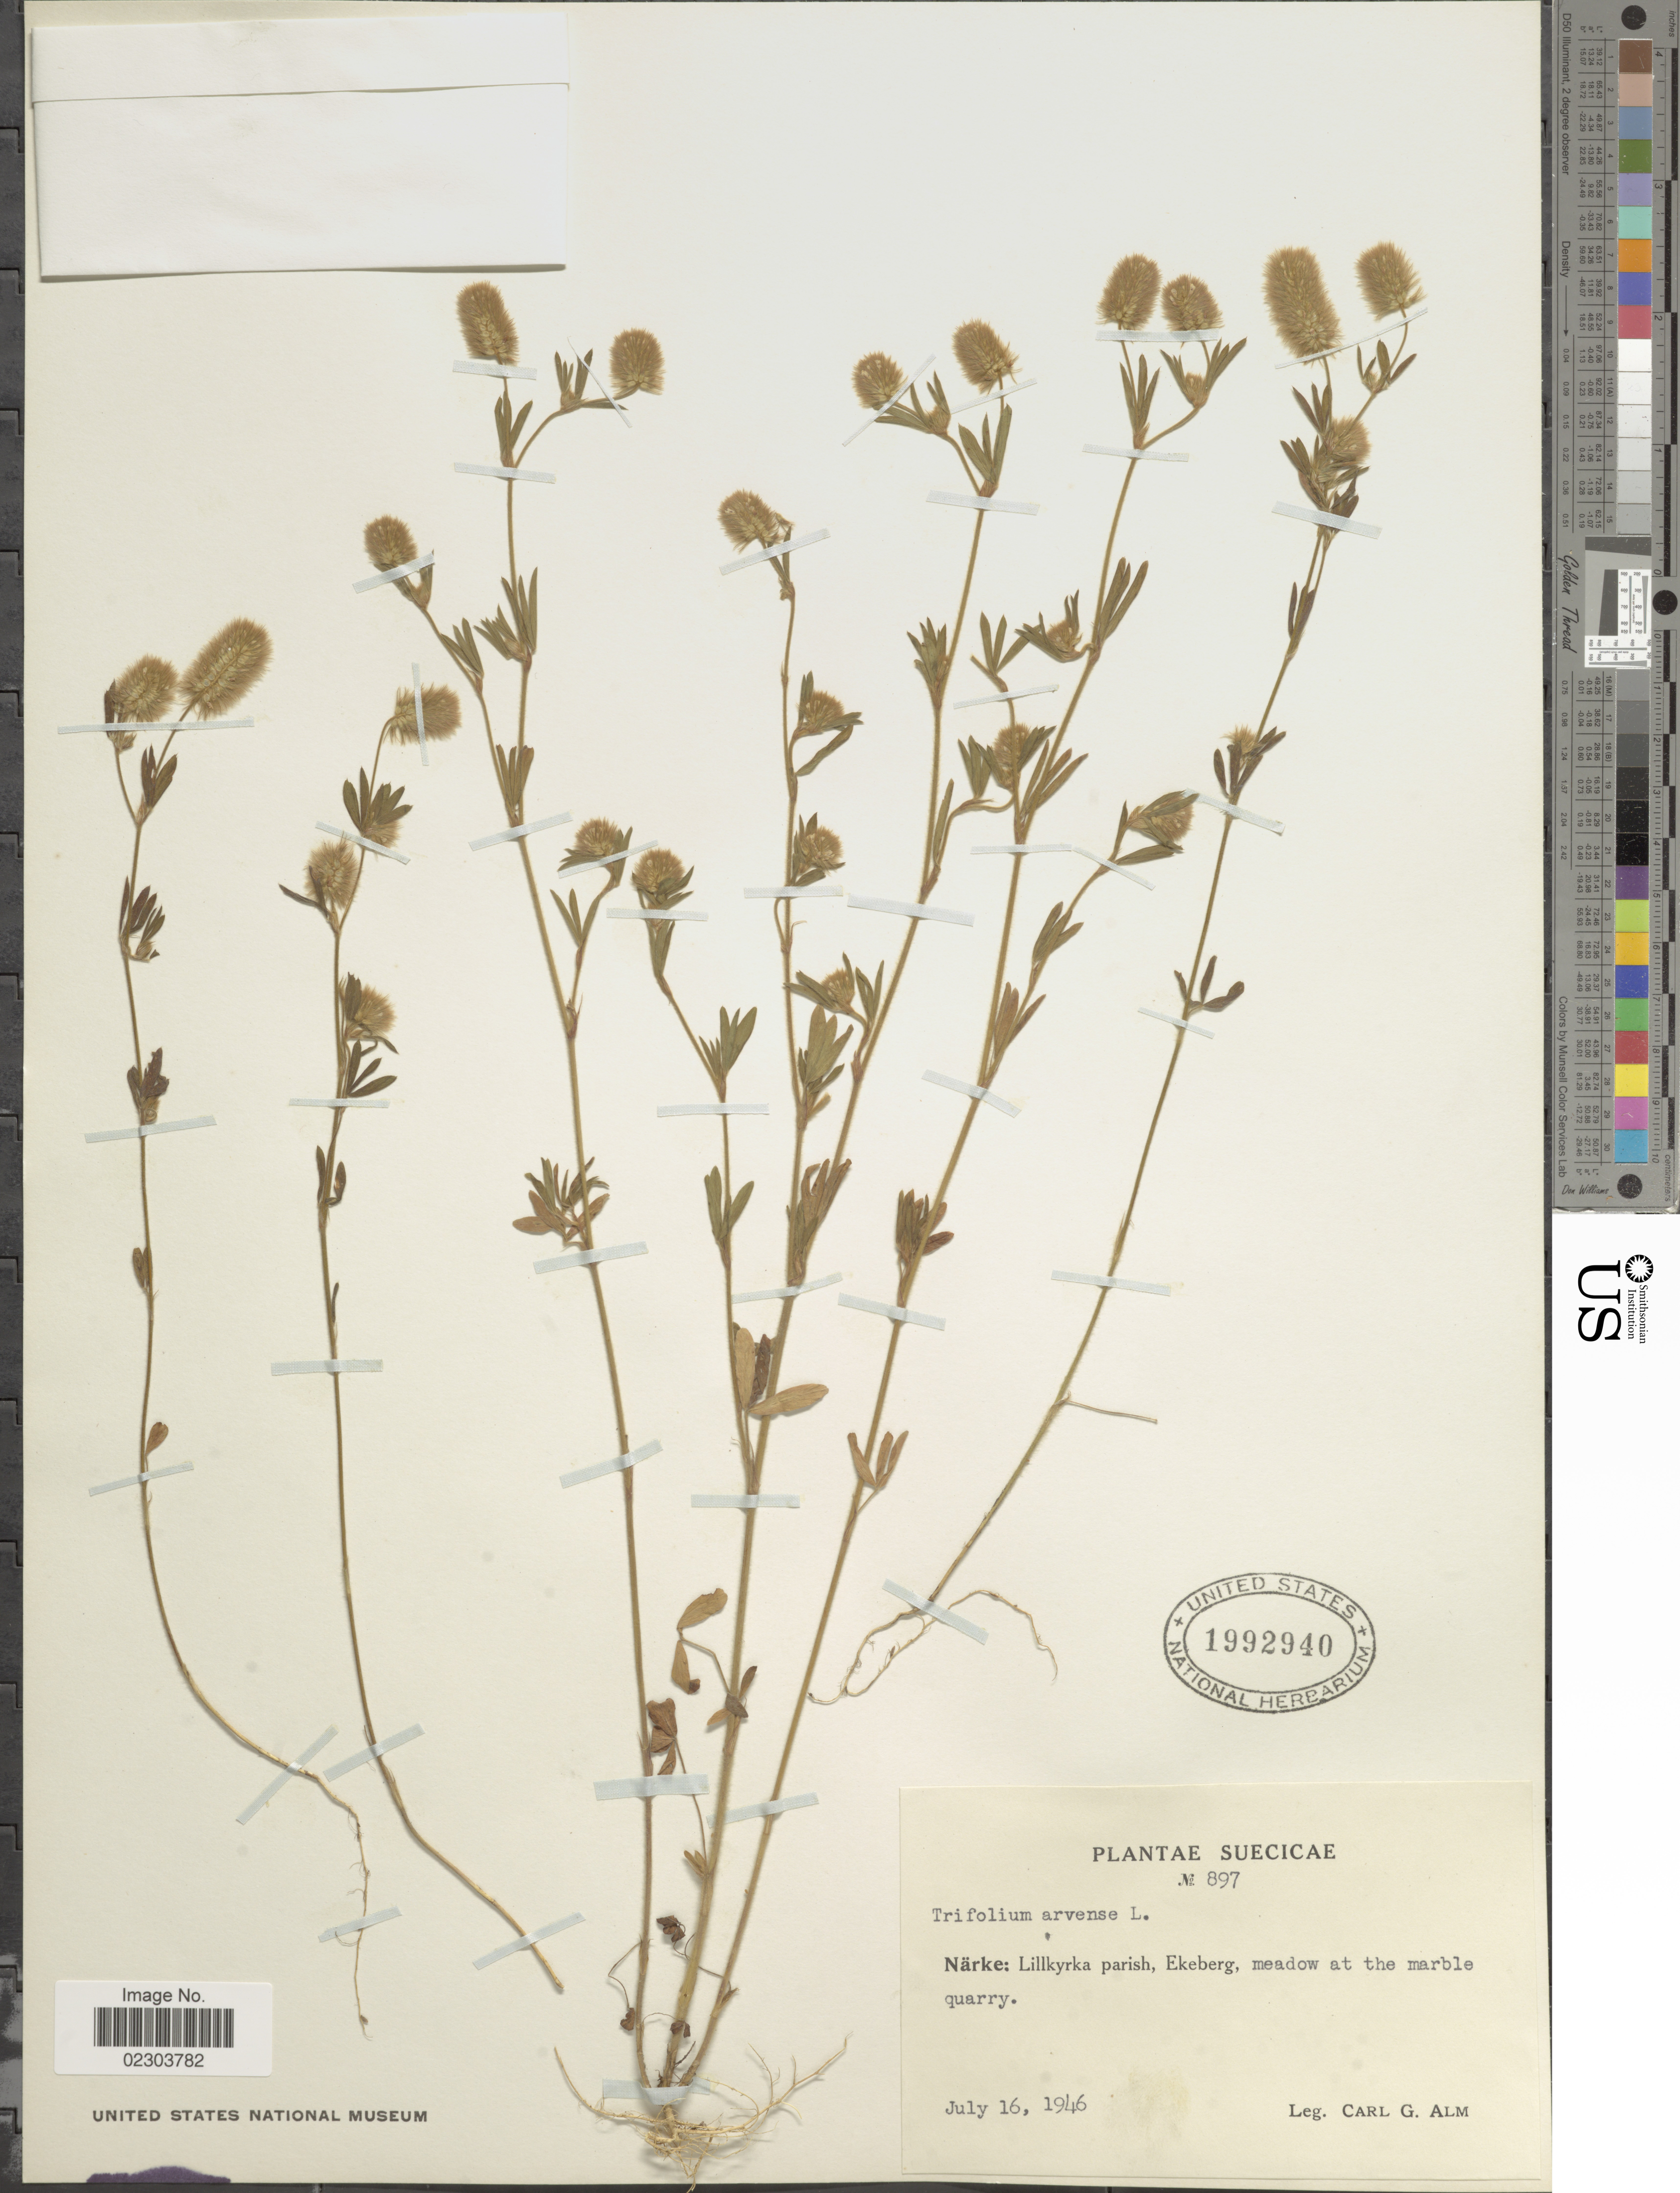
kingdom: Plantae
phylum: Tracheophyta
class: Magnoliopsida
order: Fabales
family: Fabaceae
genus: Trifolium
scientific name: Trifolium arvense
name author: L.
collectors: C. G. Alm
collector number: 897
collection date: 1946-07-16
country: Sweden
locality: Narke: Lillkyrka parish, Ekeberg, meadow at the marble quarry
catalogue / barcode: US 1992940